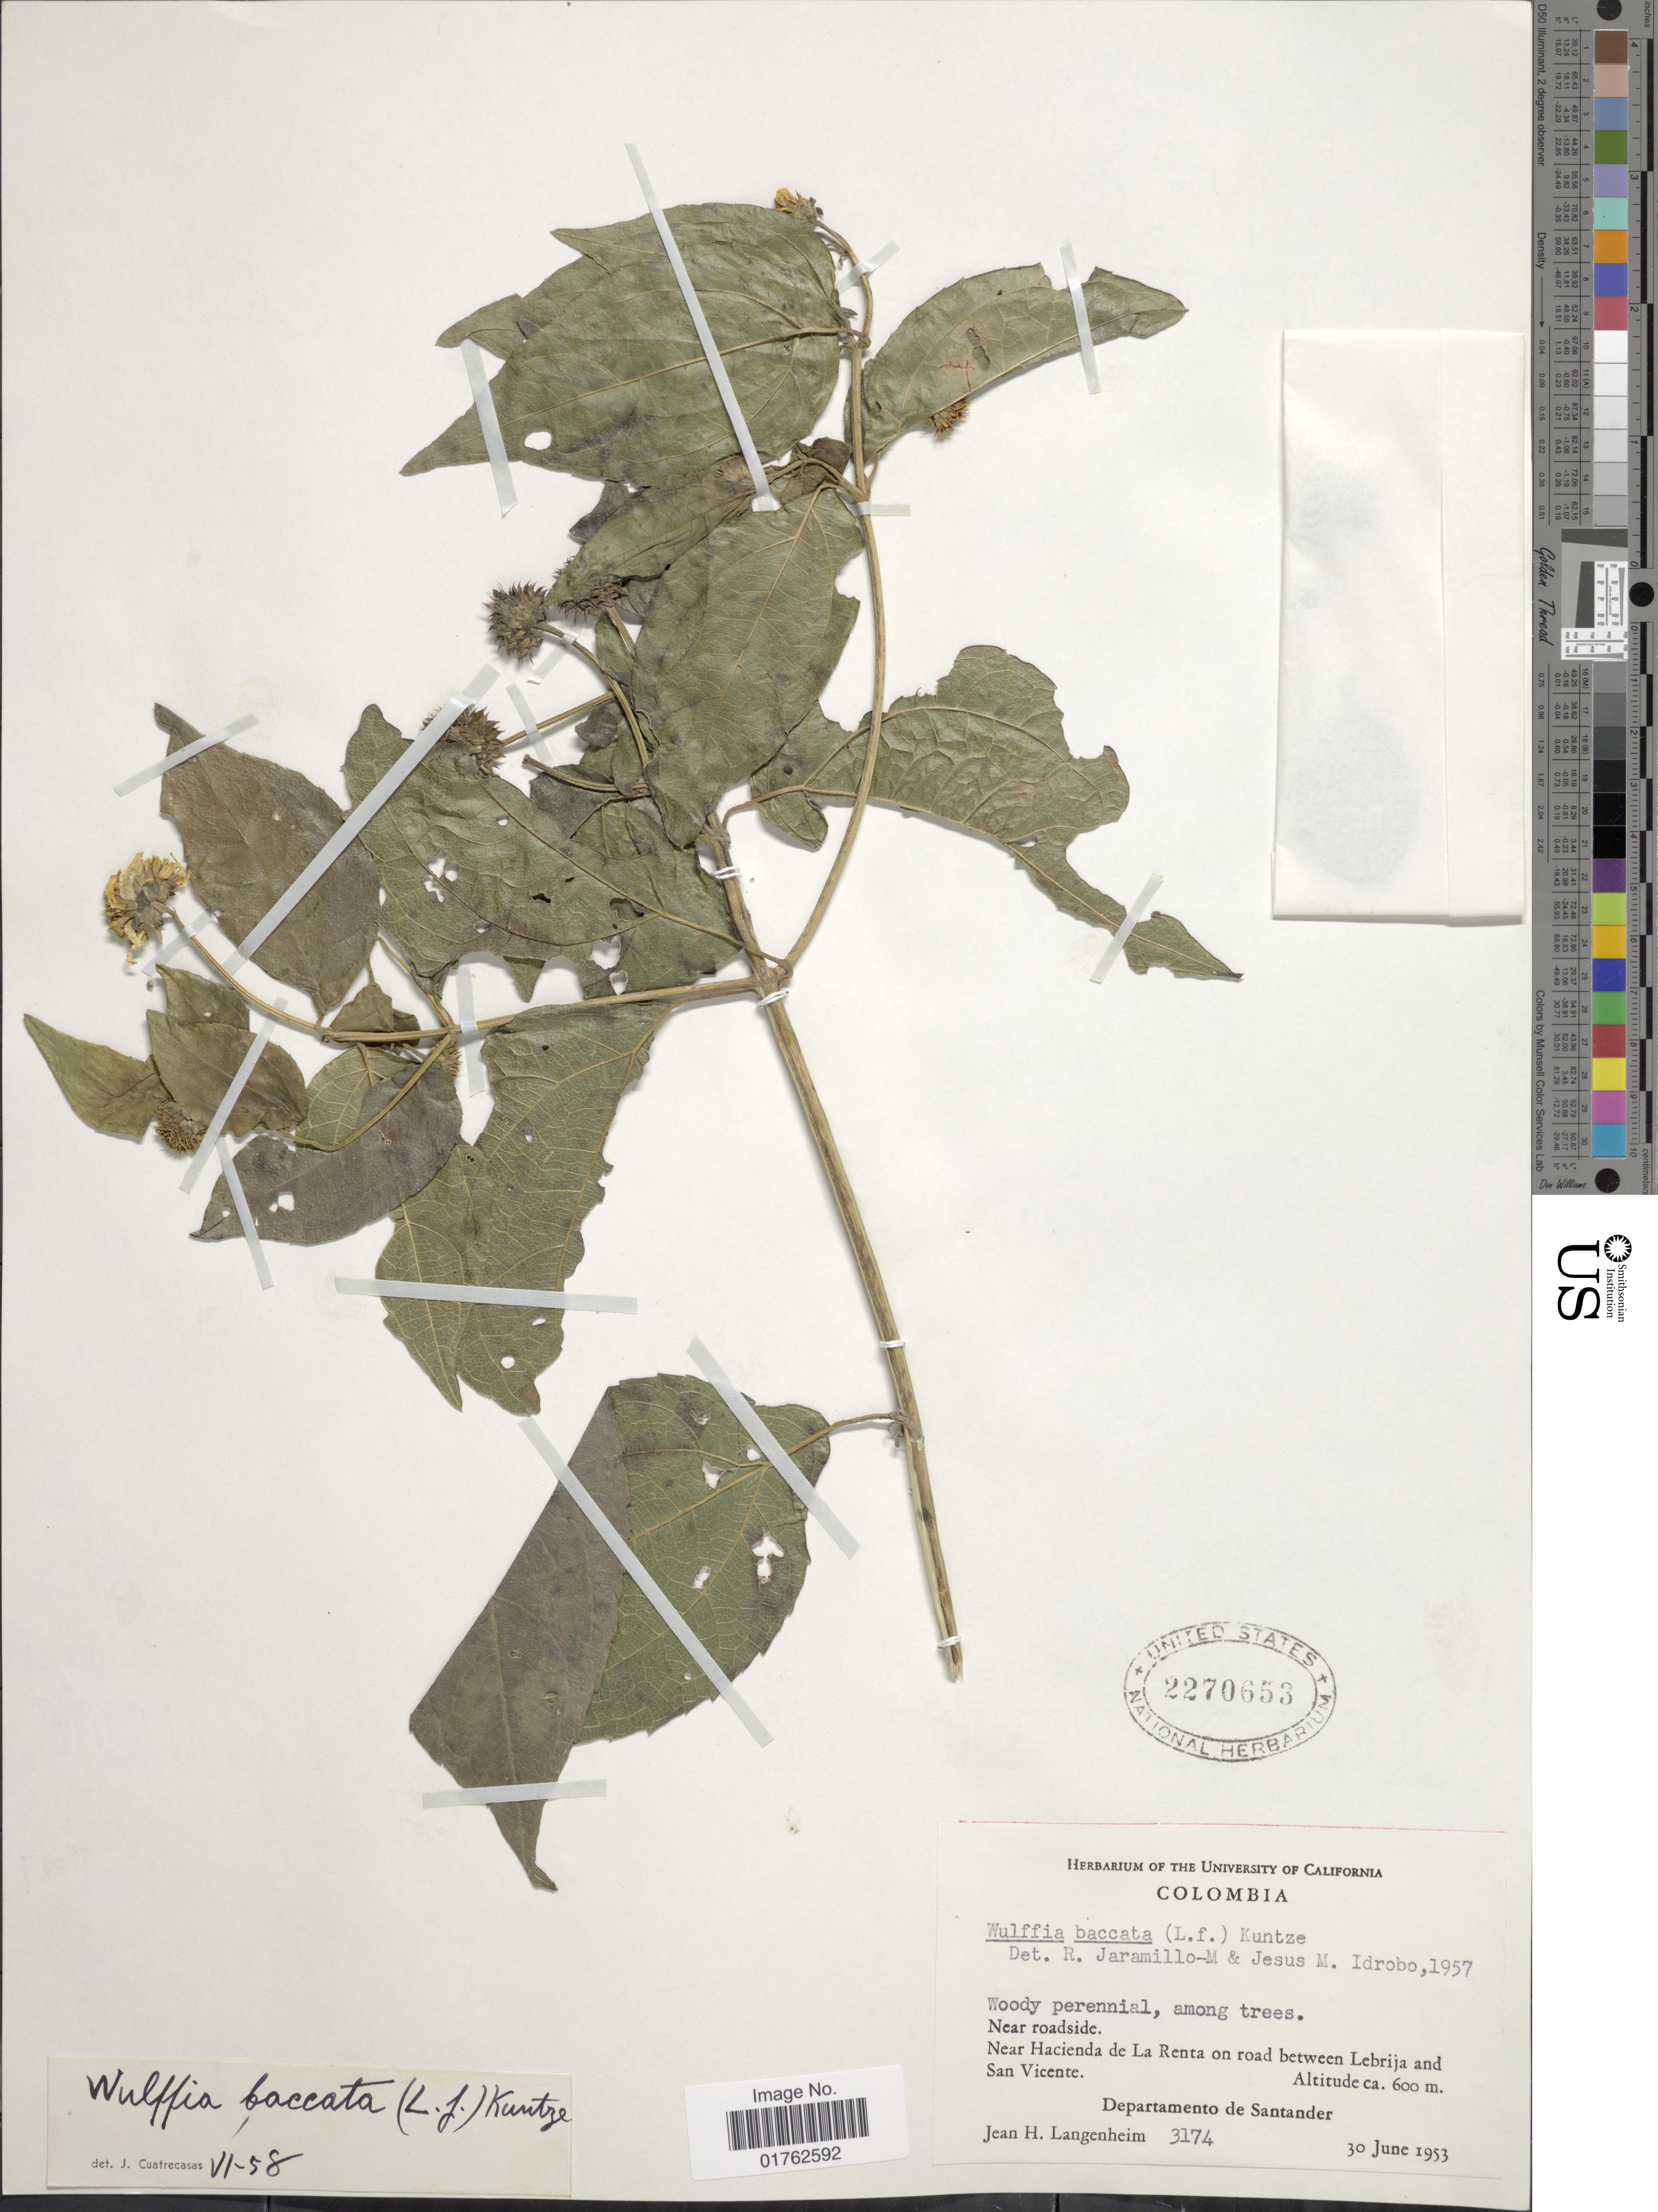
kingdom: Plantae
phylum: Tracheophyta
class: Magnoliopsida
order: Asterales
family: Asteraceae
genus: Wulffia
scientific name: Wulffia baccata var. baccata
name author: (L.) Kuntze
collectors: J. H. Langenheim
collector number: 3174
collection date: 1953-06-30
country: Colombia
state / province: Santander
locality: Near Hacienda de La Renta on road between Lebrija and San Vicente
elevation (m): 600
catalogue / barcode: US 2270653